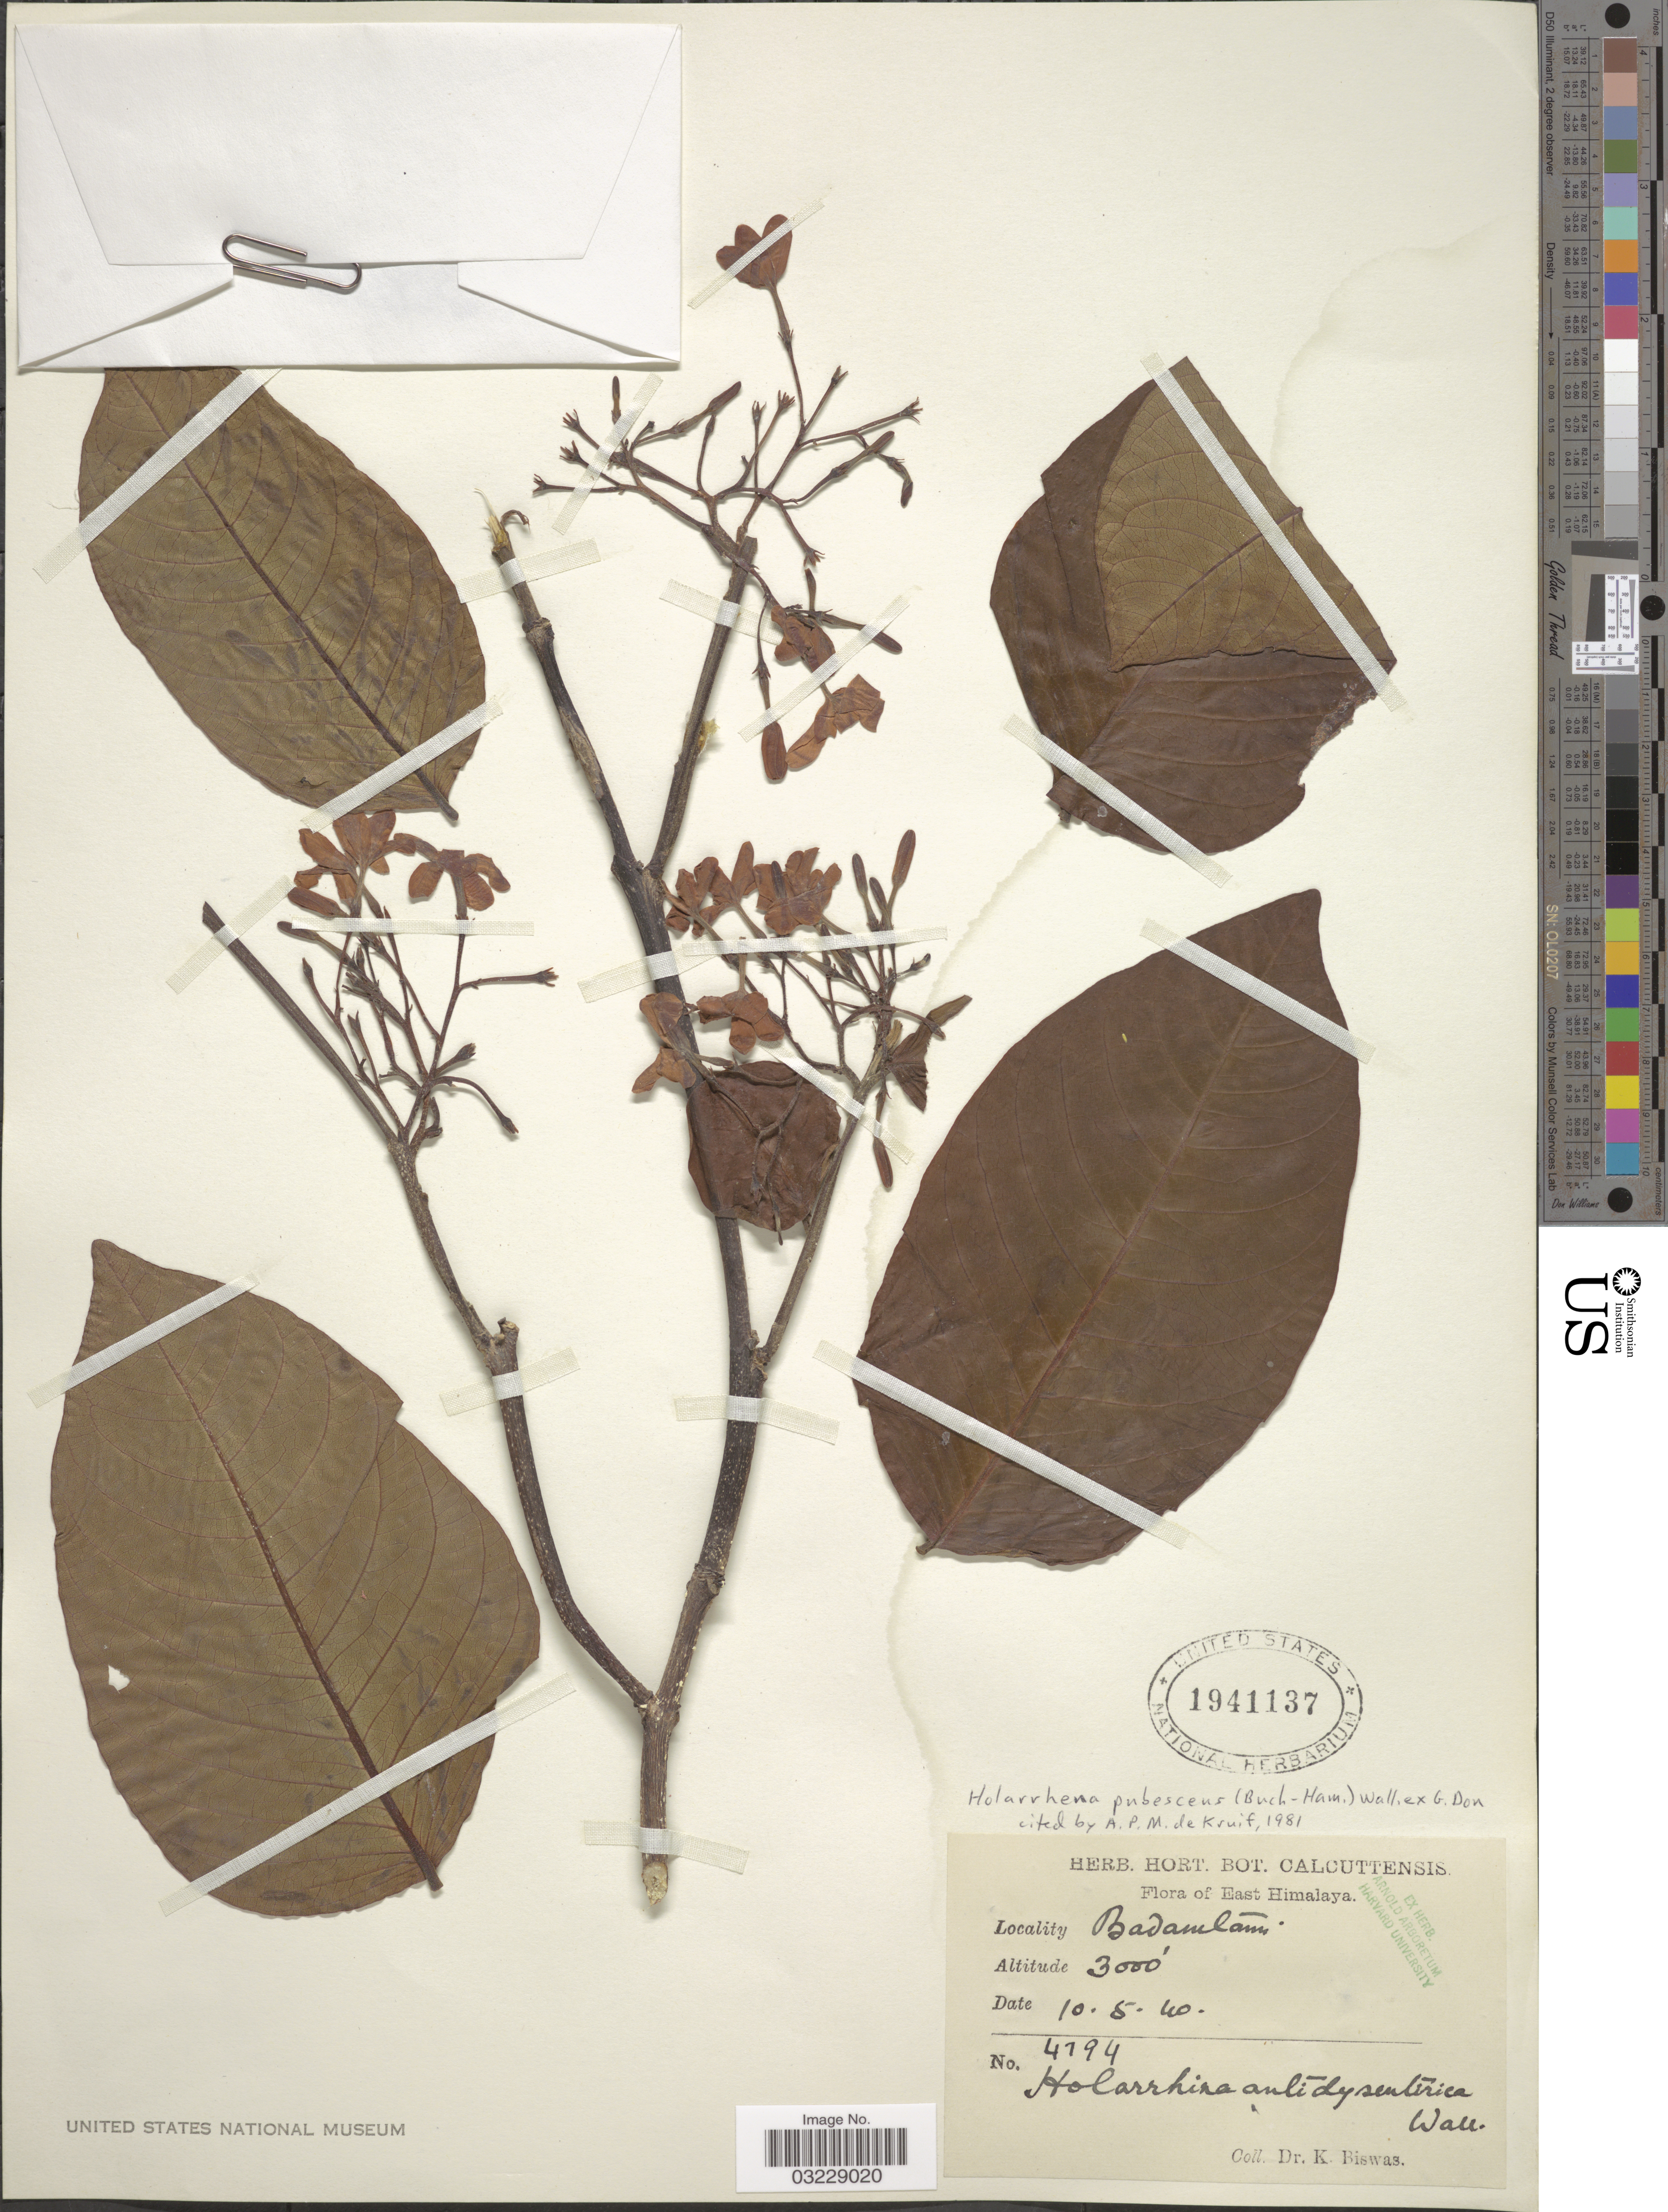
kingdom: Plantae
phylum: Tracheophyta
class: Magnoliopsida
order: Gentianales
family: Apocynaceae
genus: Holarrhena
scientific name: Holarrhena pubescens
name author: (Buch.-Ham.) Wall. ex G. Don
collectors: K. Biswas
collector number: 4794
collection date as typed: Transcribed d/m/y: 10/5/40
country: India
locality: East Himalaya. Badamtami.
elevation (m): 914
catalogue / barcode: US 1941137